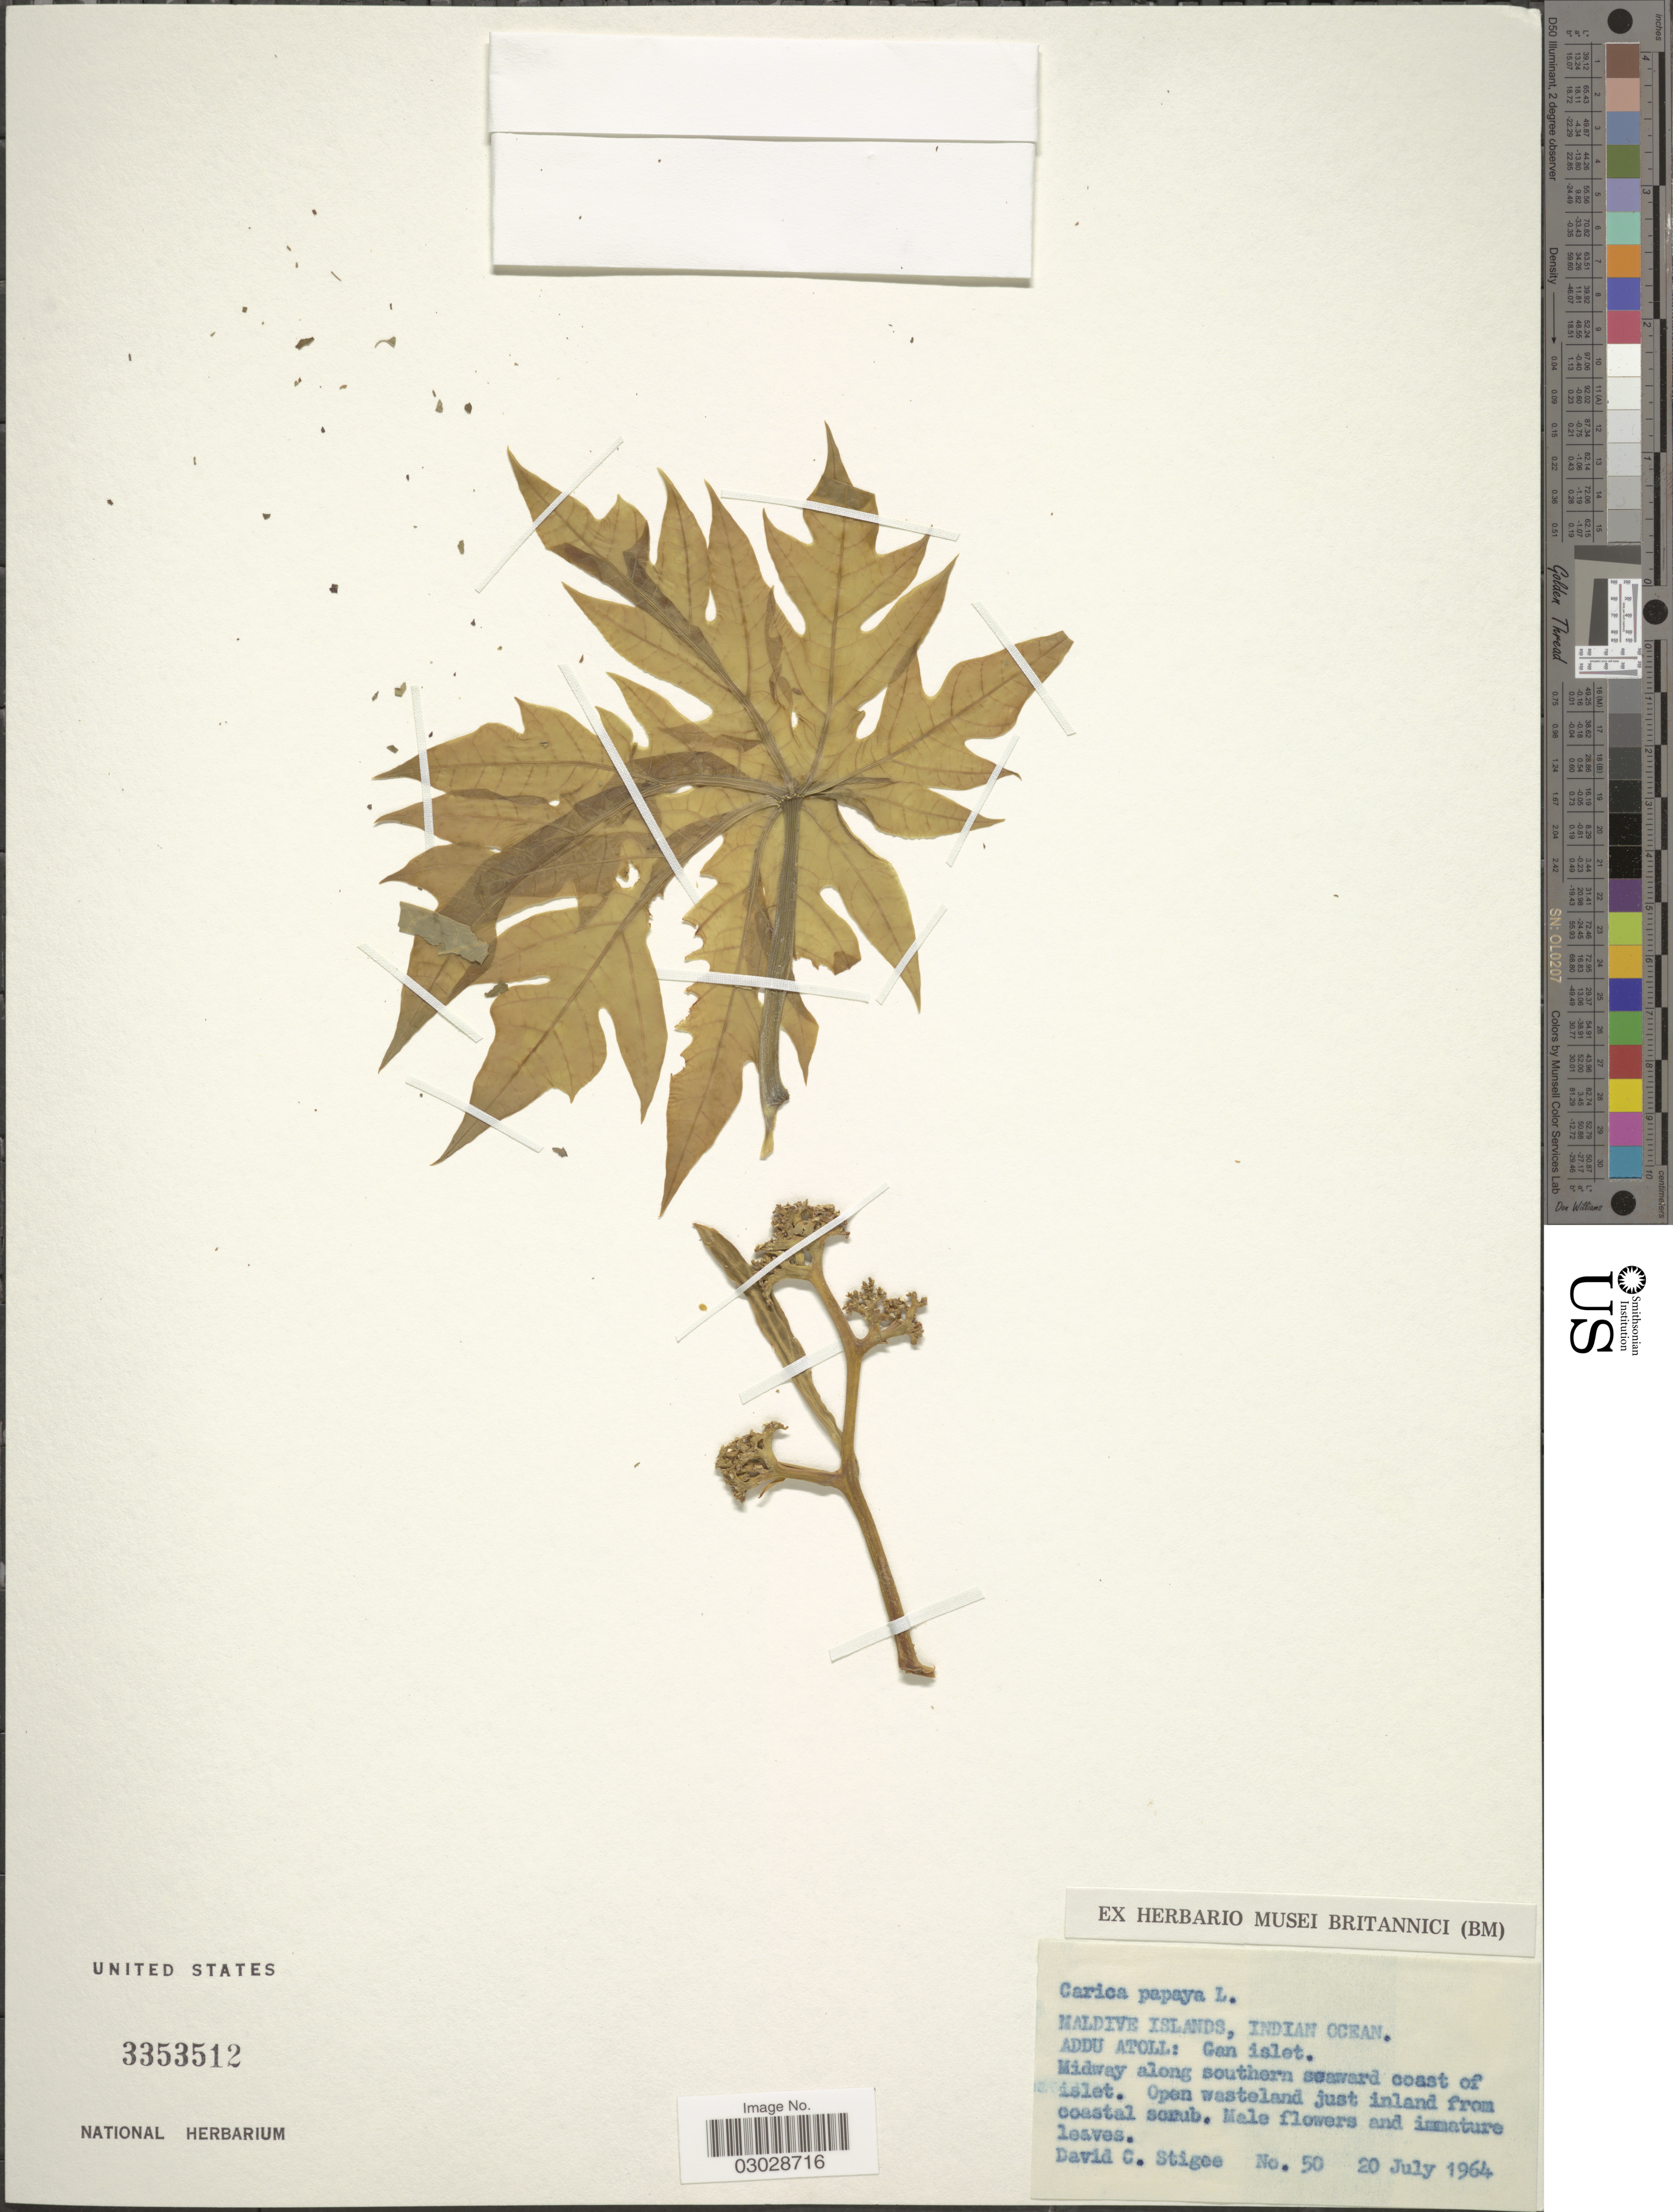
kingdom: Plantae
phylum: Tracheophyta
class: Magnoliopsida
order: Brassicales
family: Caricaceae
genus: Carica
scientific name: Carica papaya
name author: L.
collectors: D. Stigee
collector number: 50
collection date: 1964-07-20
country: Maldive Islands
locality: Indian Ocean. Addu Atoll: Gan Islet. Midway along southern seaward coast of islet.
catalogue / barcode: US 3353512